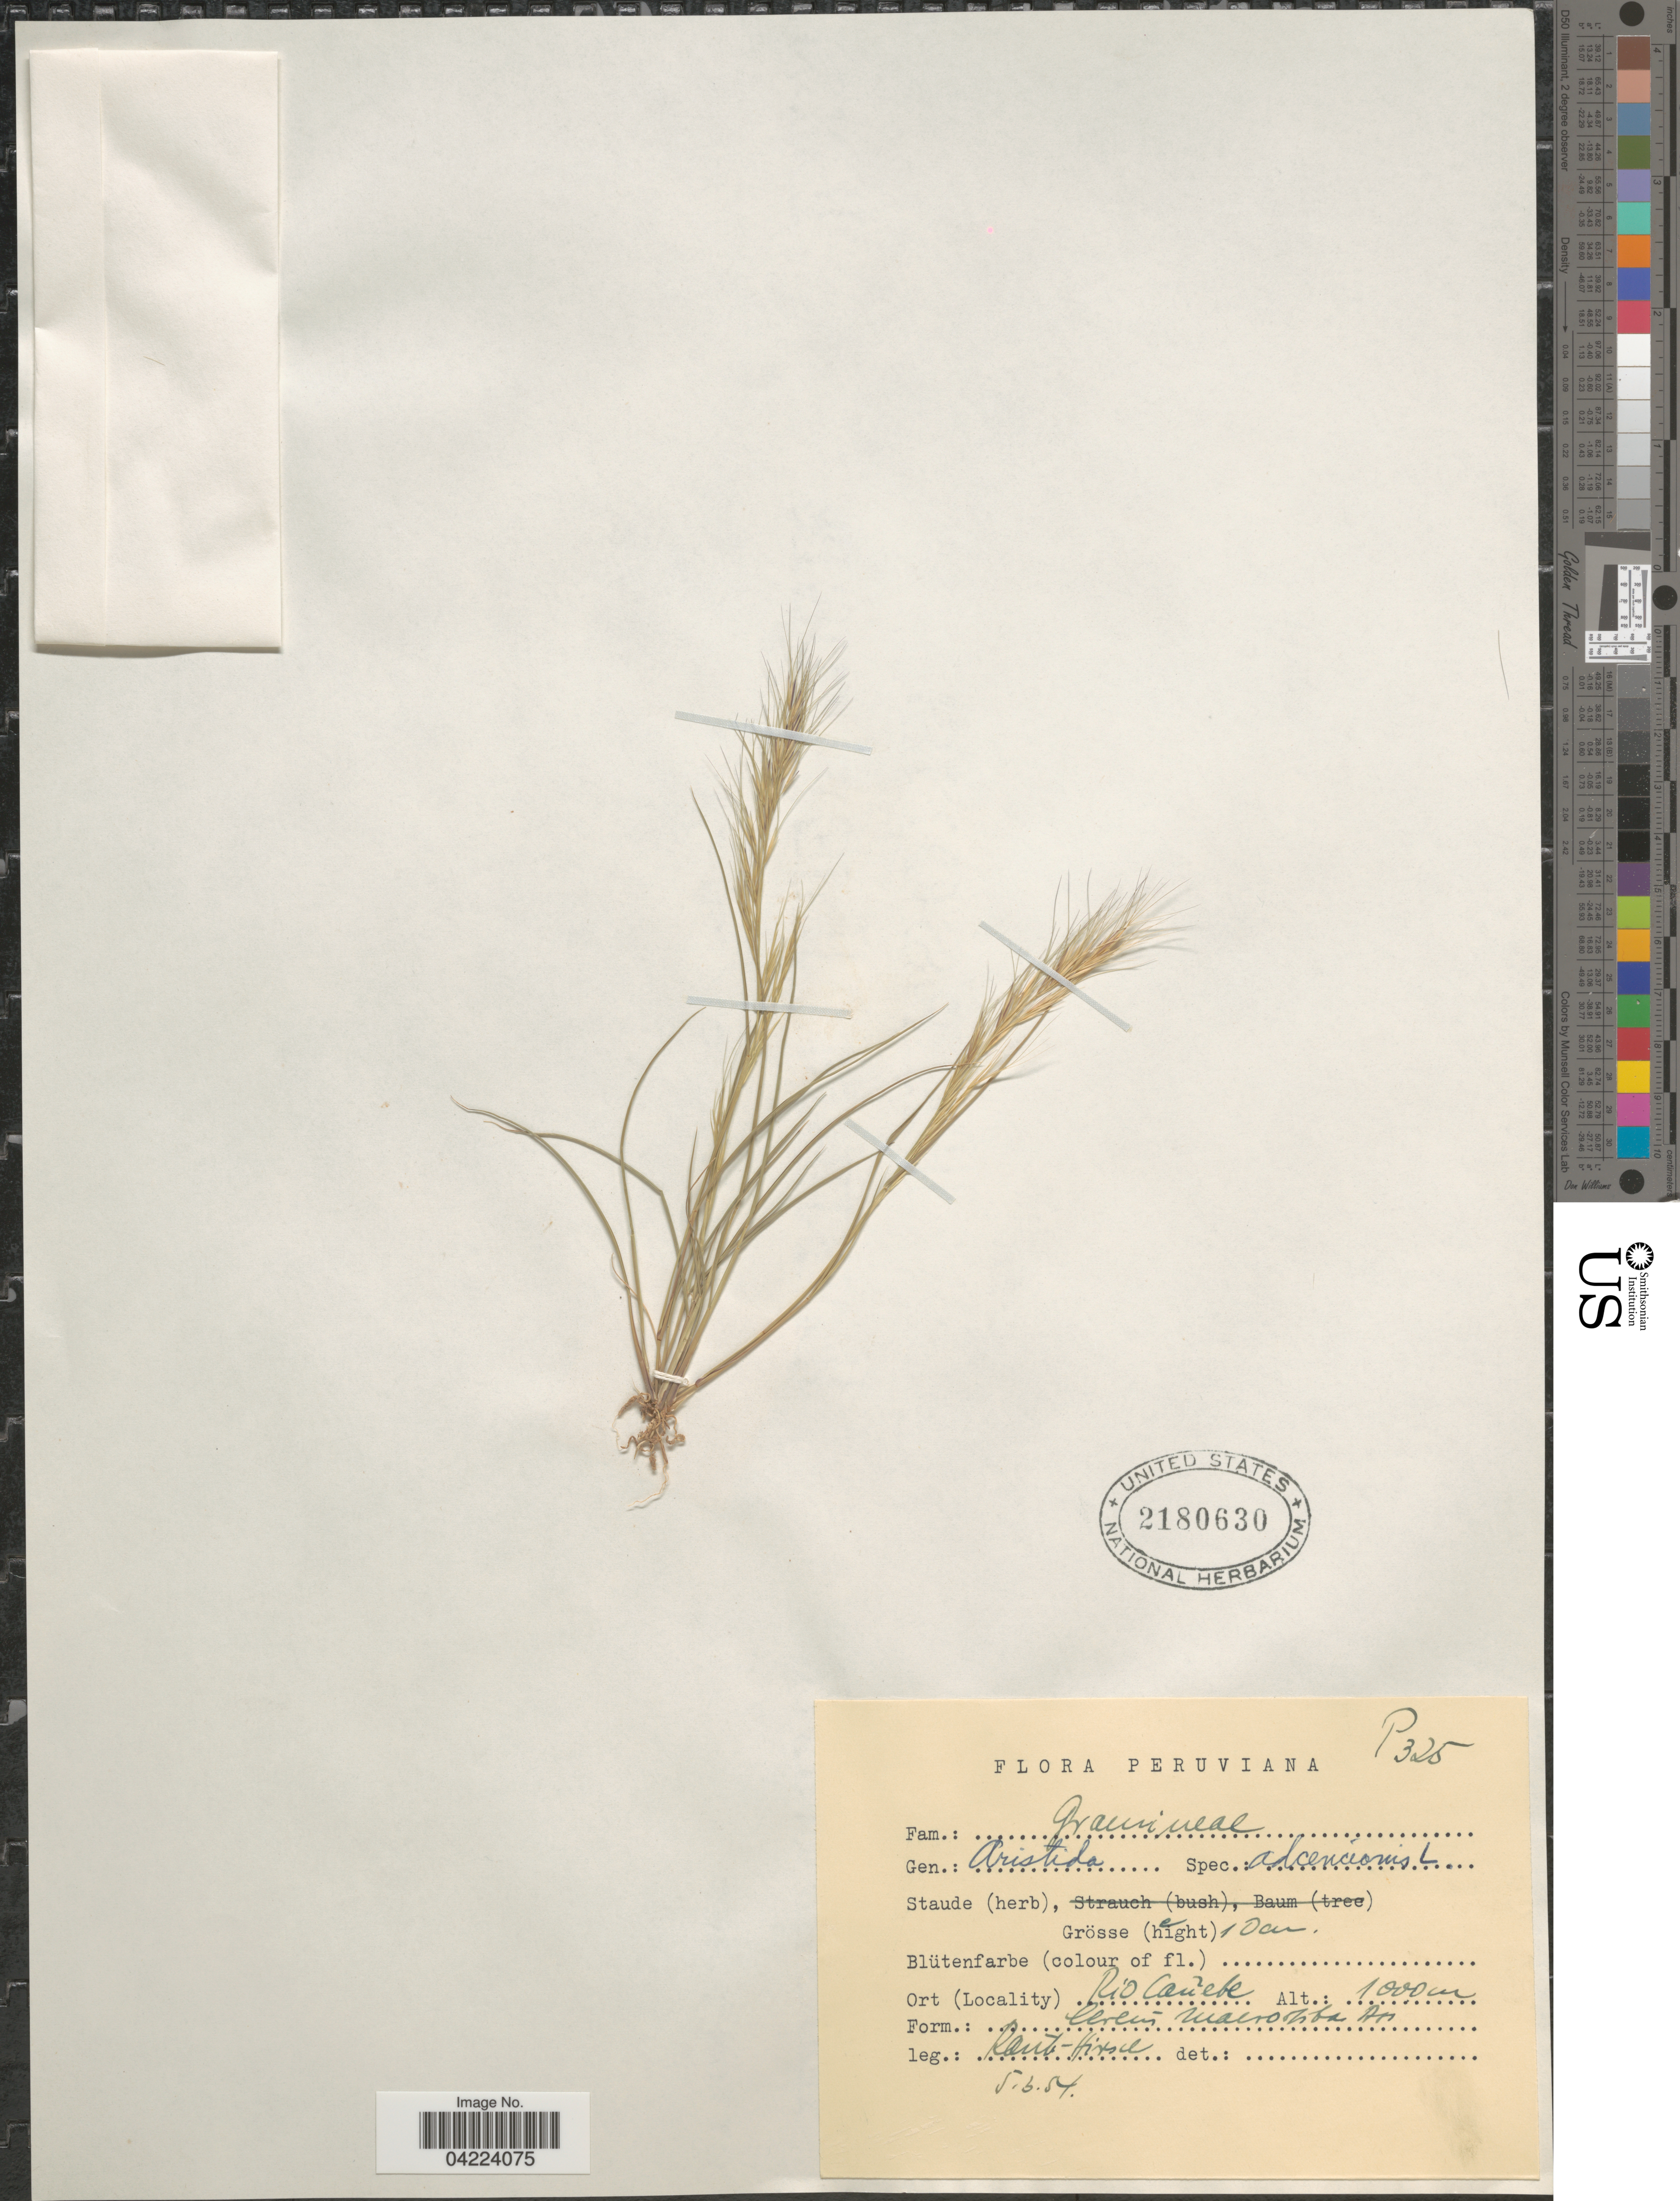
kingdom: Plantae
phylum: Tracheophyta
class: Liliopsida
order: Poales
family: Poaceae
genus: Aristida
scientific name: Aristida adscensionis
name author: L.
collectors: W. Rauh & G. Hirsch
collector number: P325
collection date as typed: Transcribed d/m/y: 5/3/54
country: Peru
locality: Rio Cañete.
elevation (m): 1000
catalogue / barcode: US 2180630